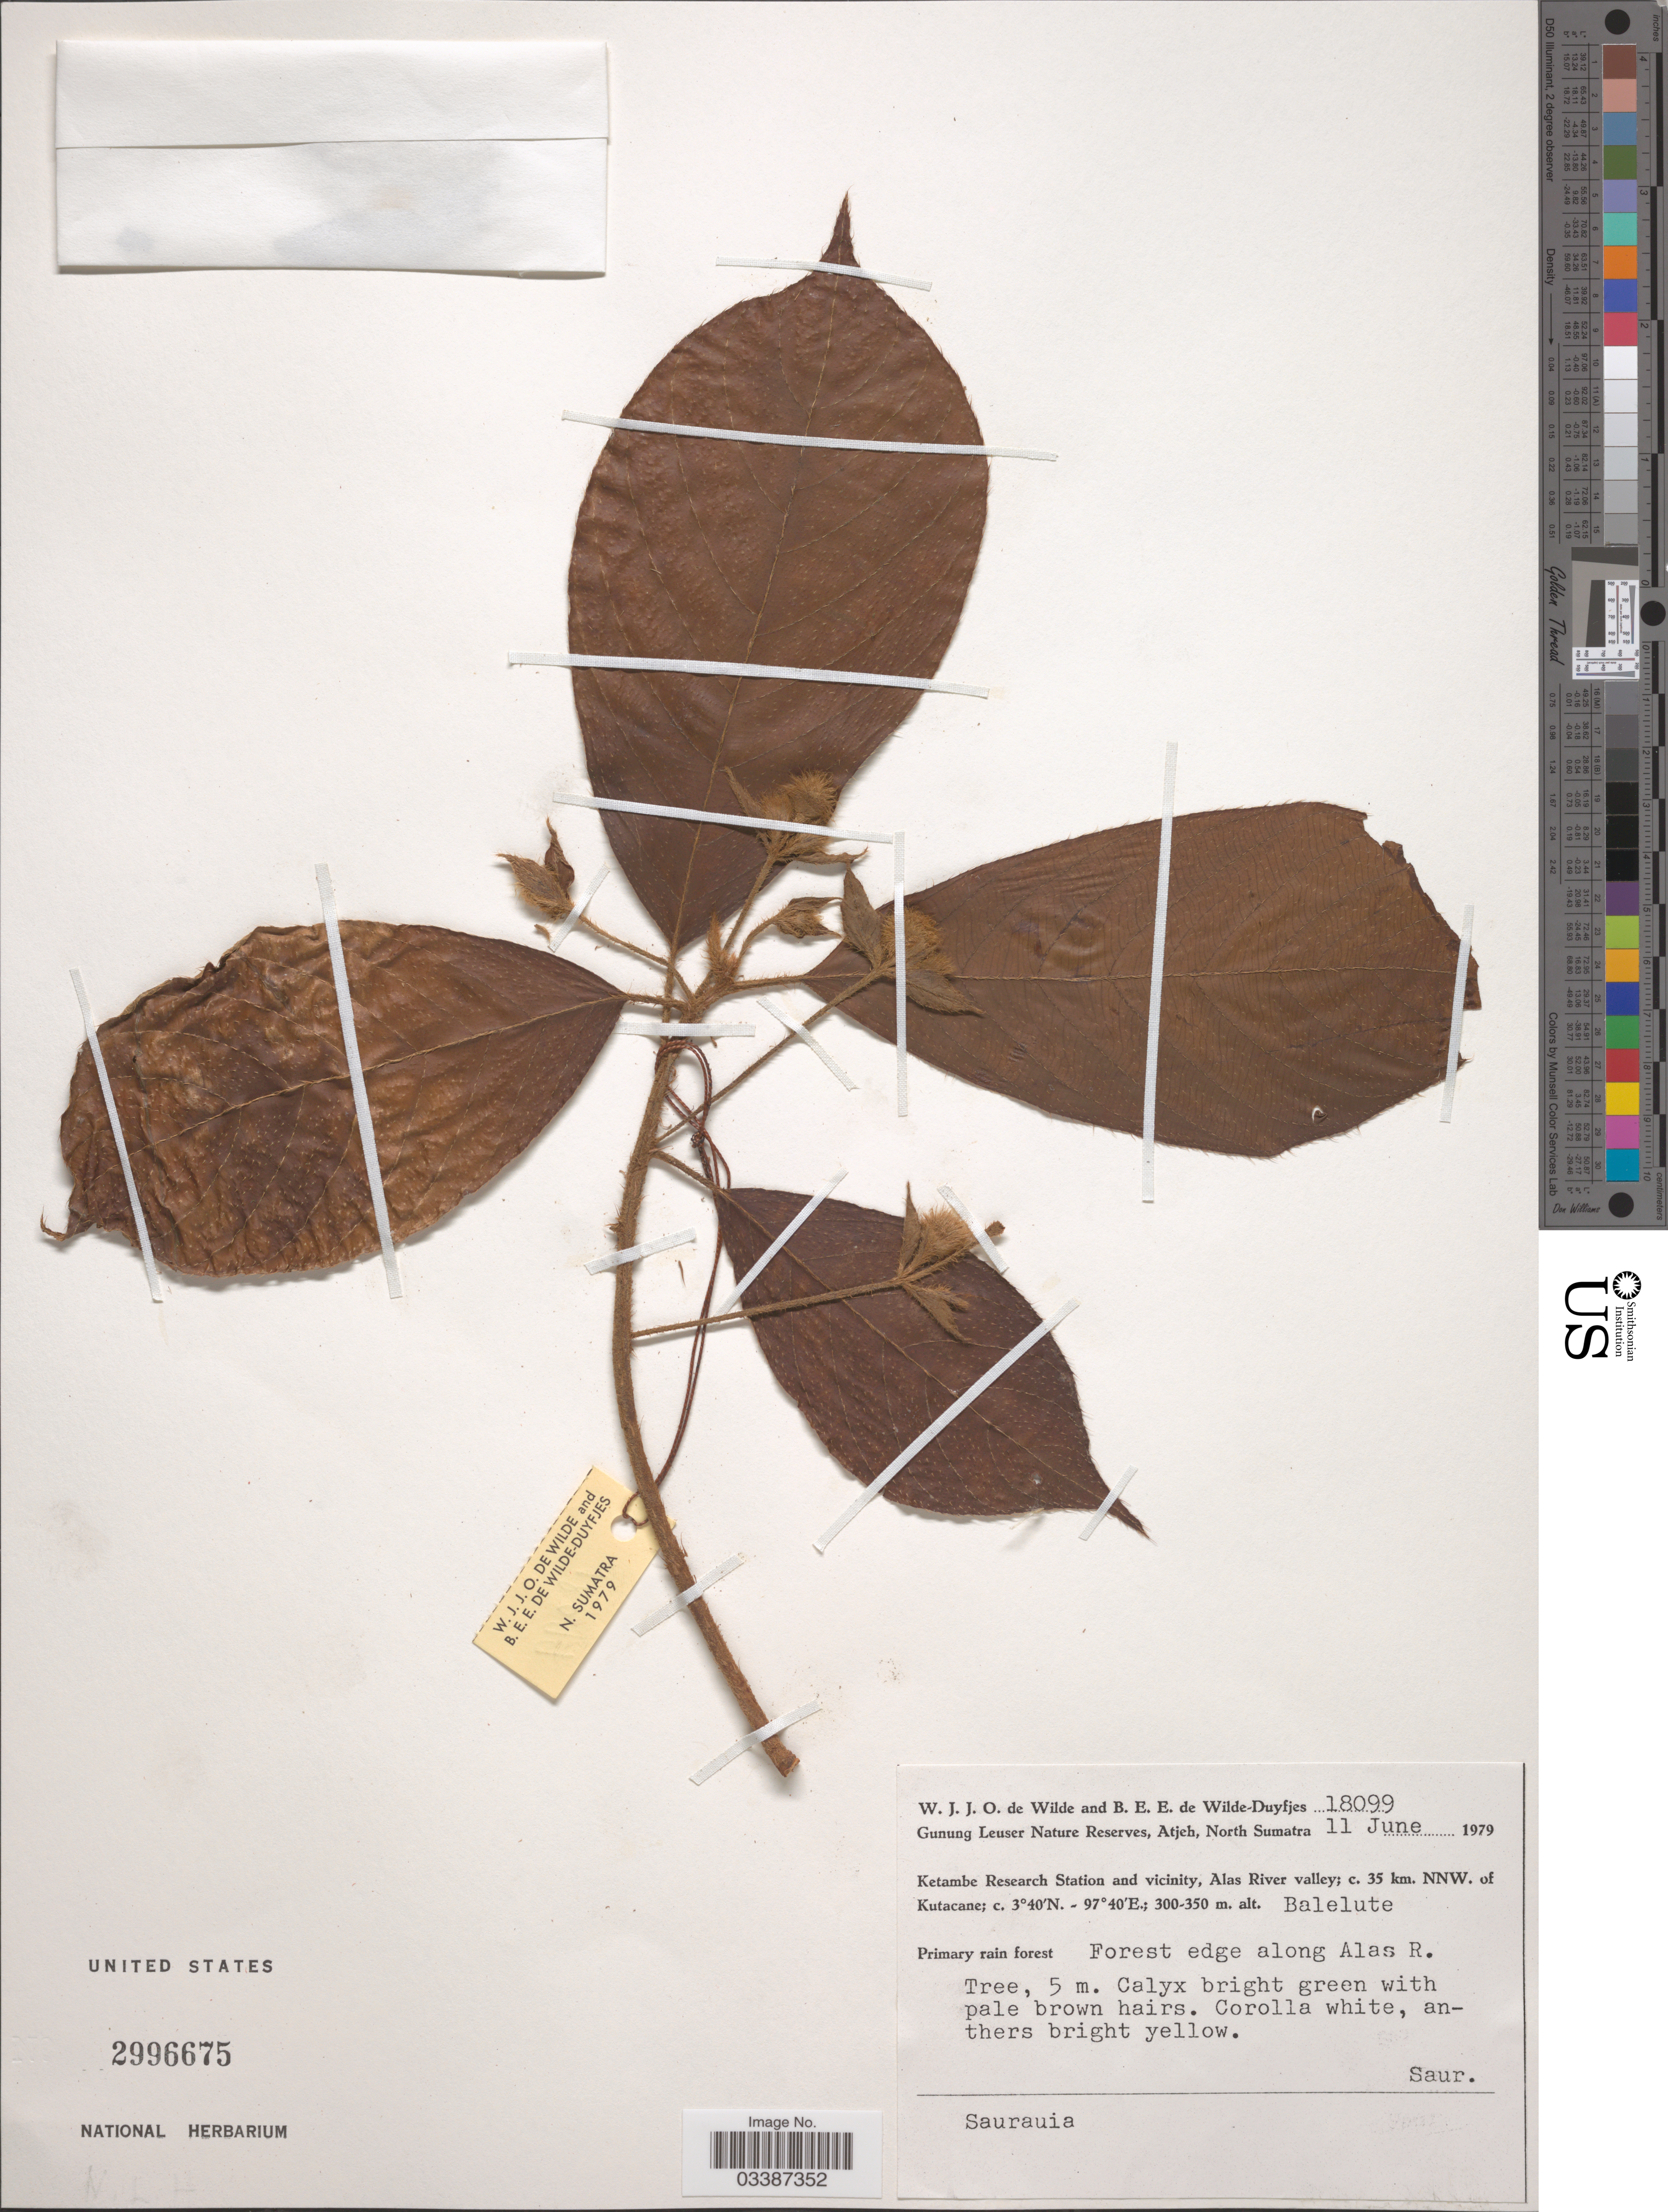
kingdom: Plantae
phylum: Tracheophyta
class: Magnoliopsida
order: Ericales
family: Actinidiaceae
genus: Saurauia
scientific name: Saurauia sp.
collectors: W. J. de Wilde & B. E. de Wilde-Duyfjes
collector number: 18099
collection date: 1979-06-11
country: Indonesia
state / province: Sumatra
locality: Gunung Leuser Nature Reserve, Atjeh, North Sumatra. Ketambe Research Station and vicinity, Alas River valley; c. 35 km. NNW. of Kutacane. Forest edge along Alas R.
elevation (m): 300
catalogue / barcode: US 2996675